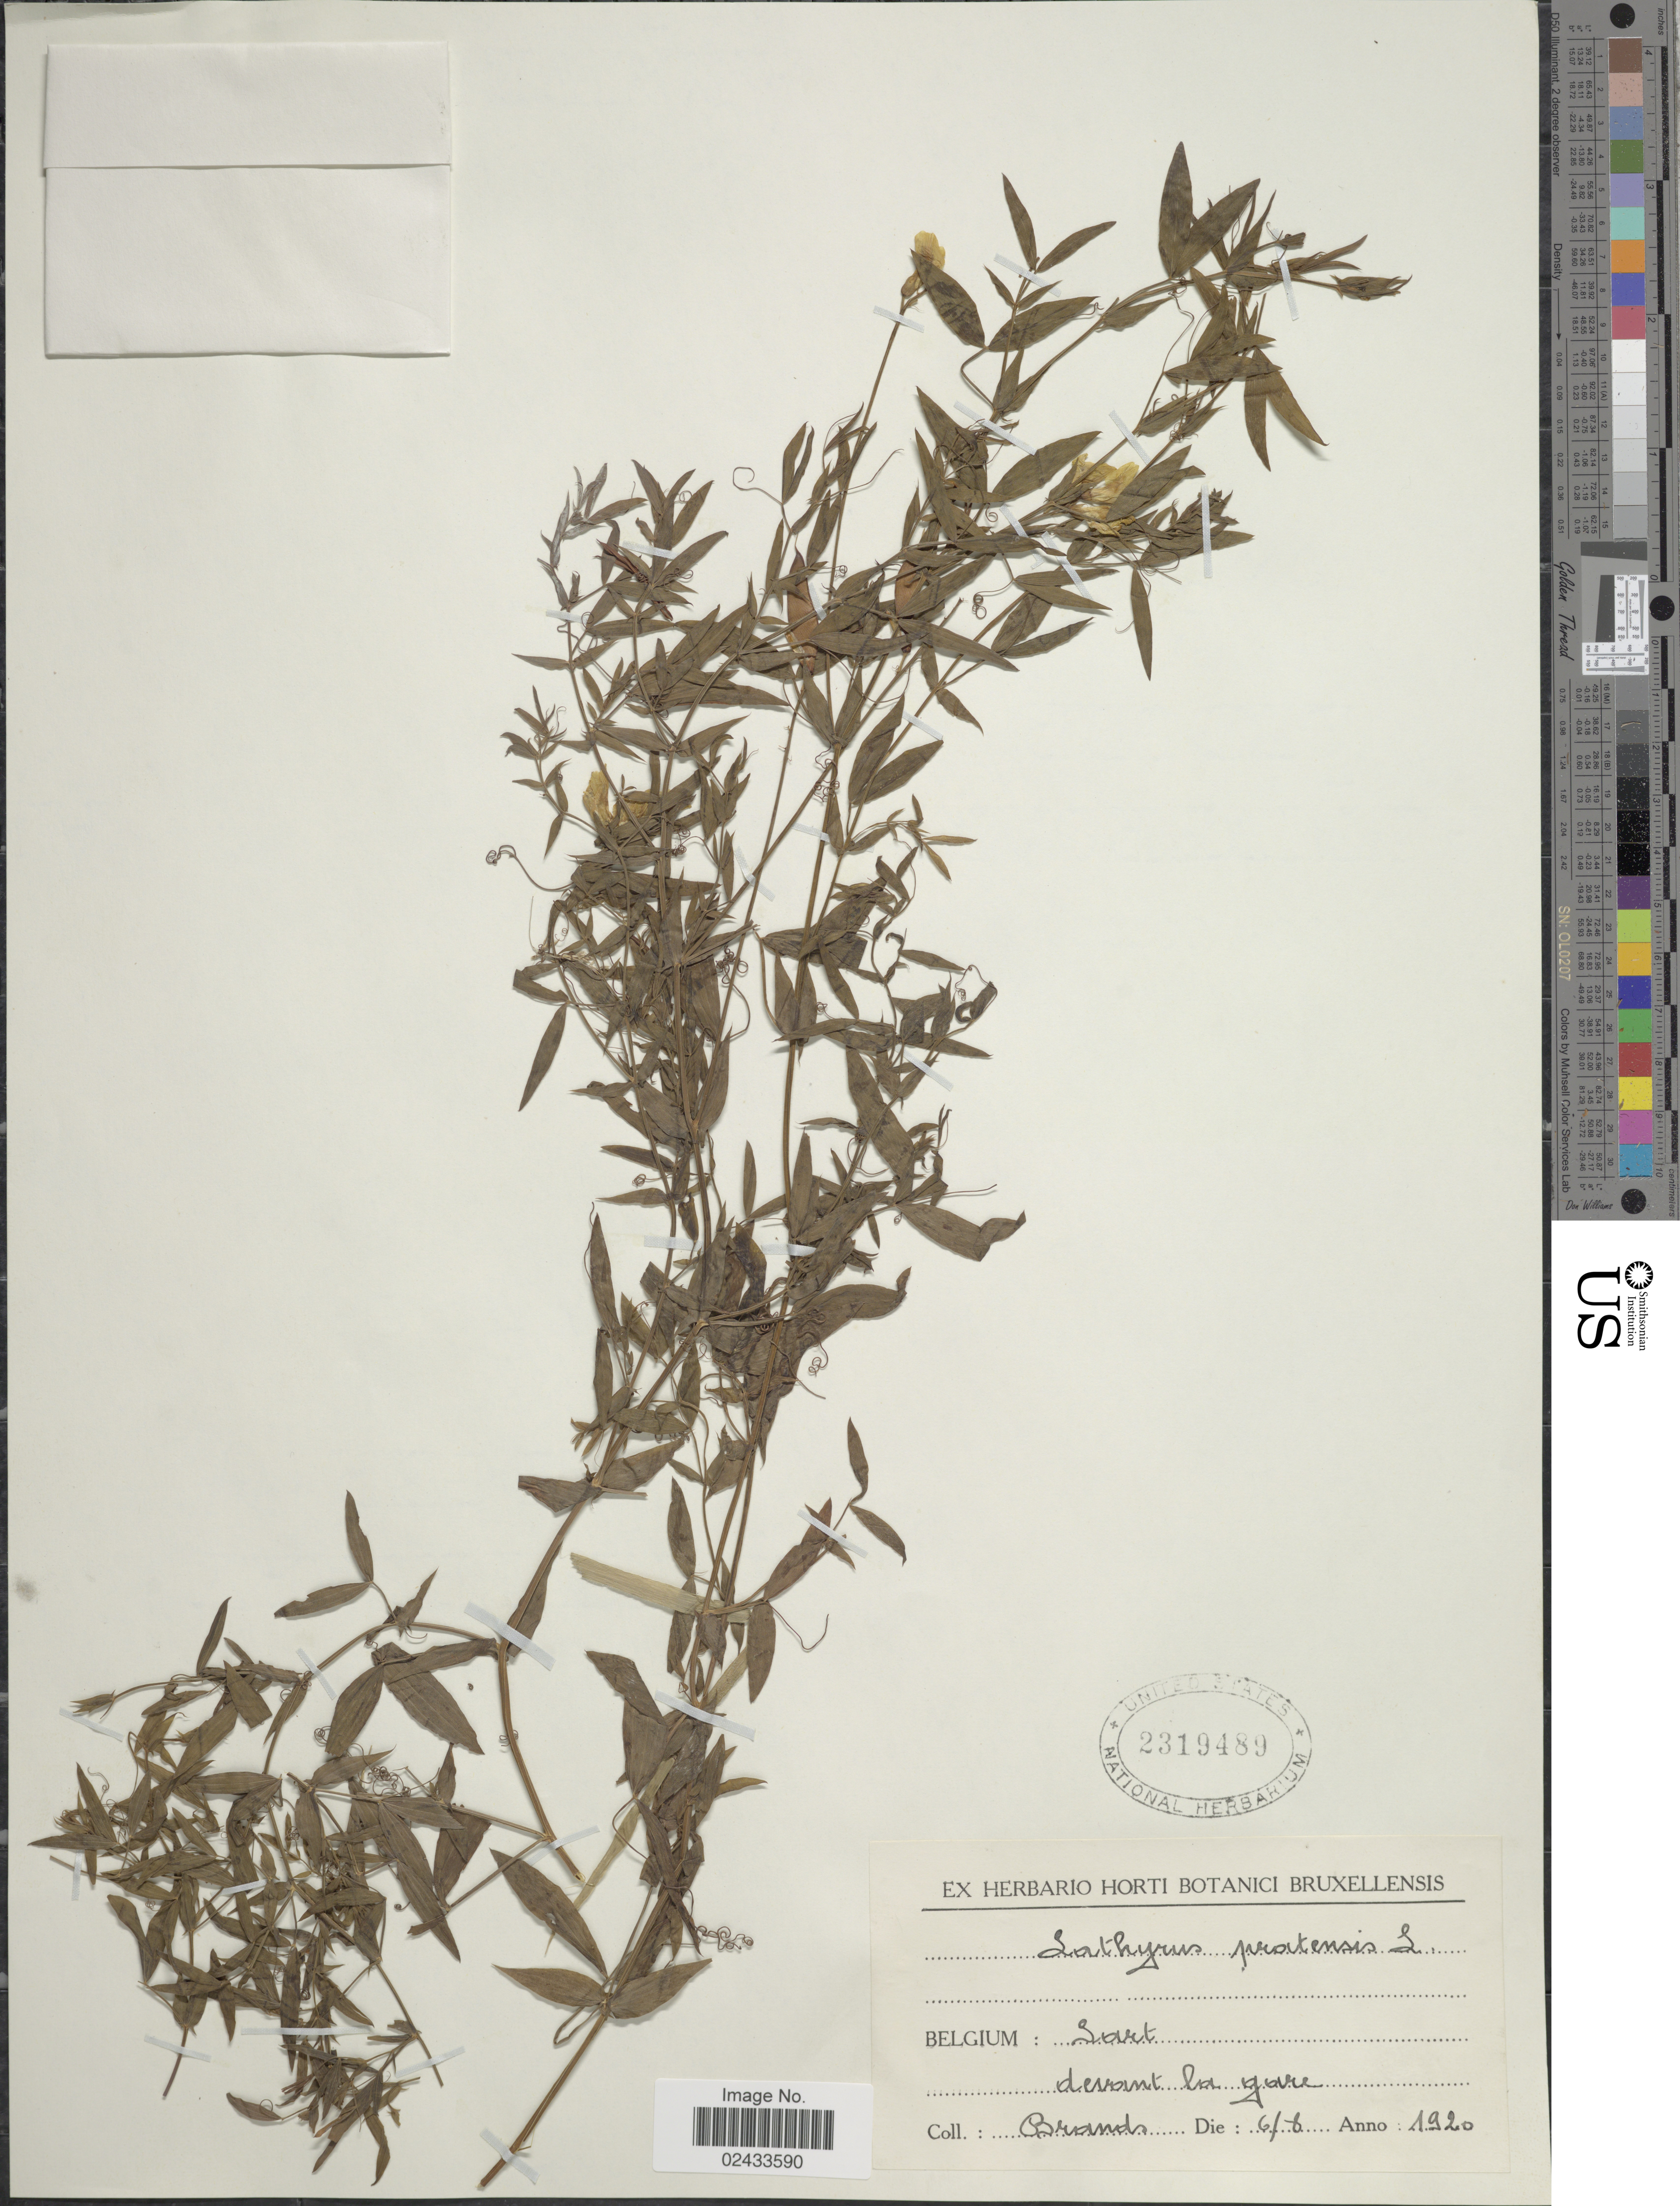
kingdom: Plantae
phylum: Tracheophyta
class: Magnoliopsida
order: Fabales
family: Fabaceae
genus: Lathyrus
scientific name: Lathyrus pratensis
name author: L.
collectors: Brands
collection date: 1920-08-06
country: Belgium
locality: Sart, devont la gare [interpreted]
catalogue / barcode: US 2319489